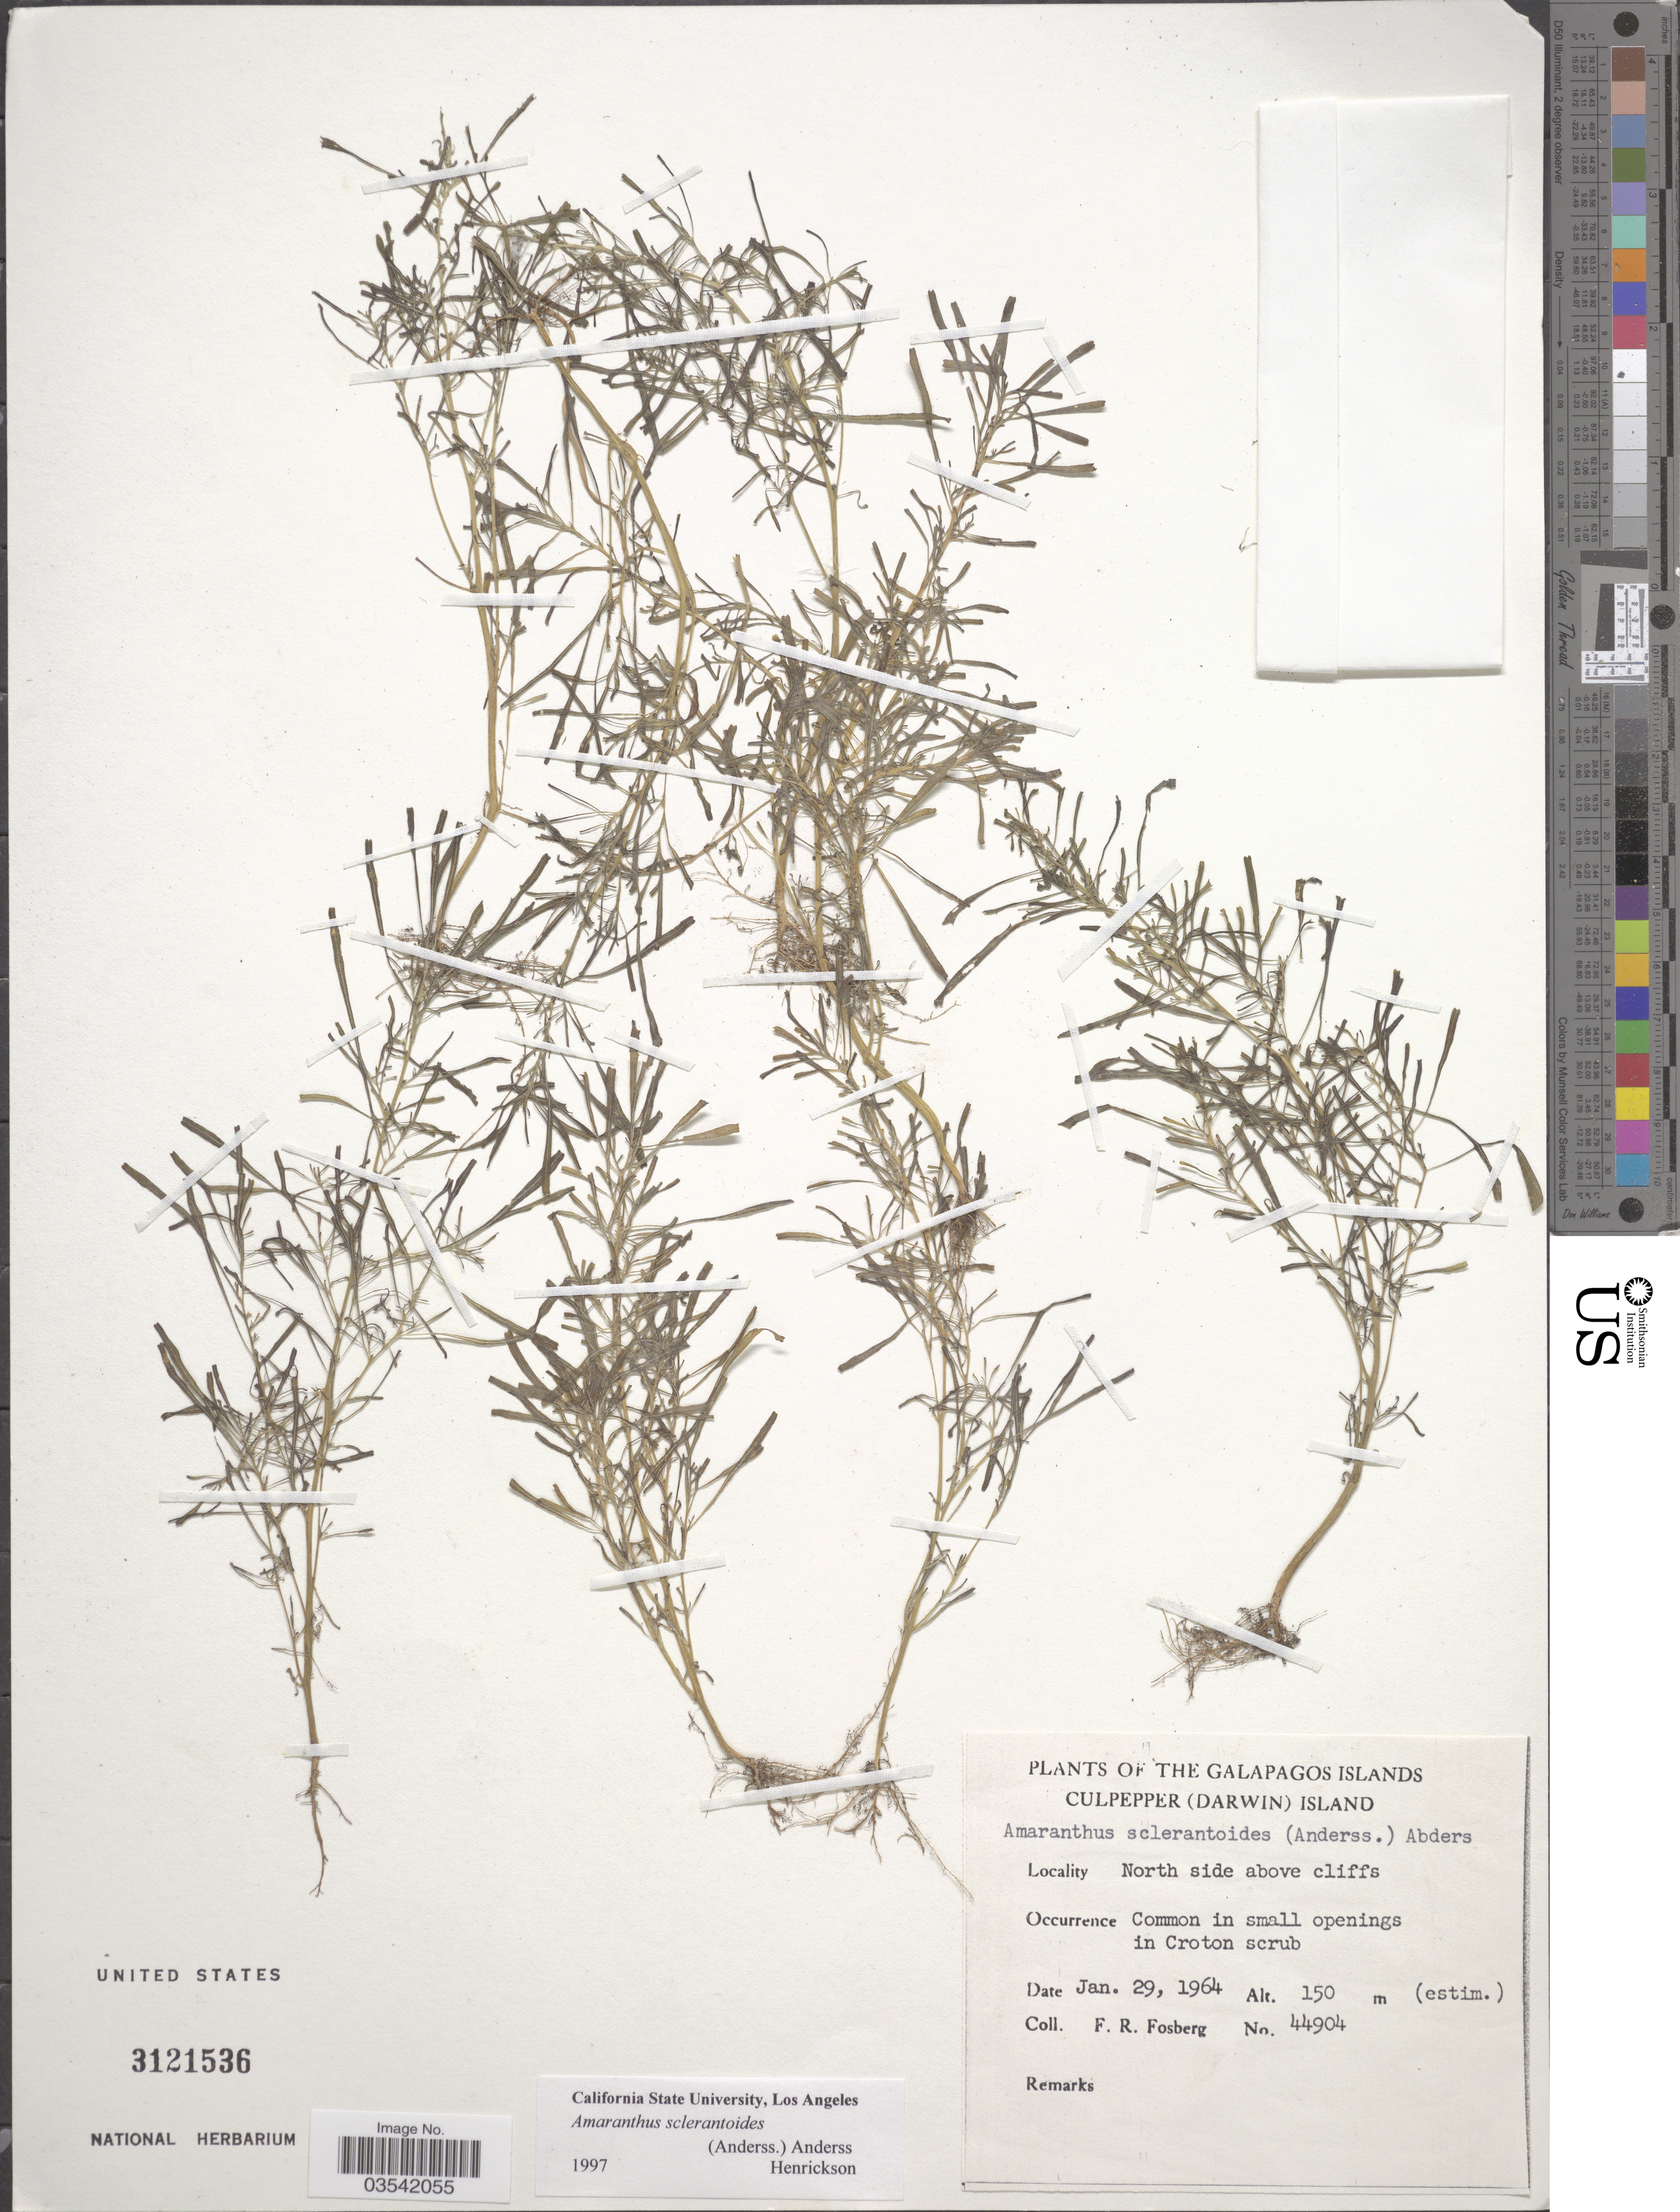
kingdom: Plantae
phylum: Tracheophyta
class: Magnoliopsida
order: Caryophyllales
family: Amaranthaceae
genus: Amaranthus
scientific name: Amaranthus sclerantoides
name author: (Andersson) Andersson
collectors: F. R. Fosberg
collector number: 44904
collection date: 1964-01-29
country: Ecuador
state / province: Colón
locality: Galapagos Islands. Culpepper (Darwin) Island. North side above cliffs.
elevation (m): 150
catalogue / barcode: US 3121536